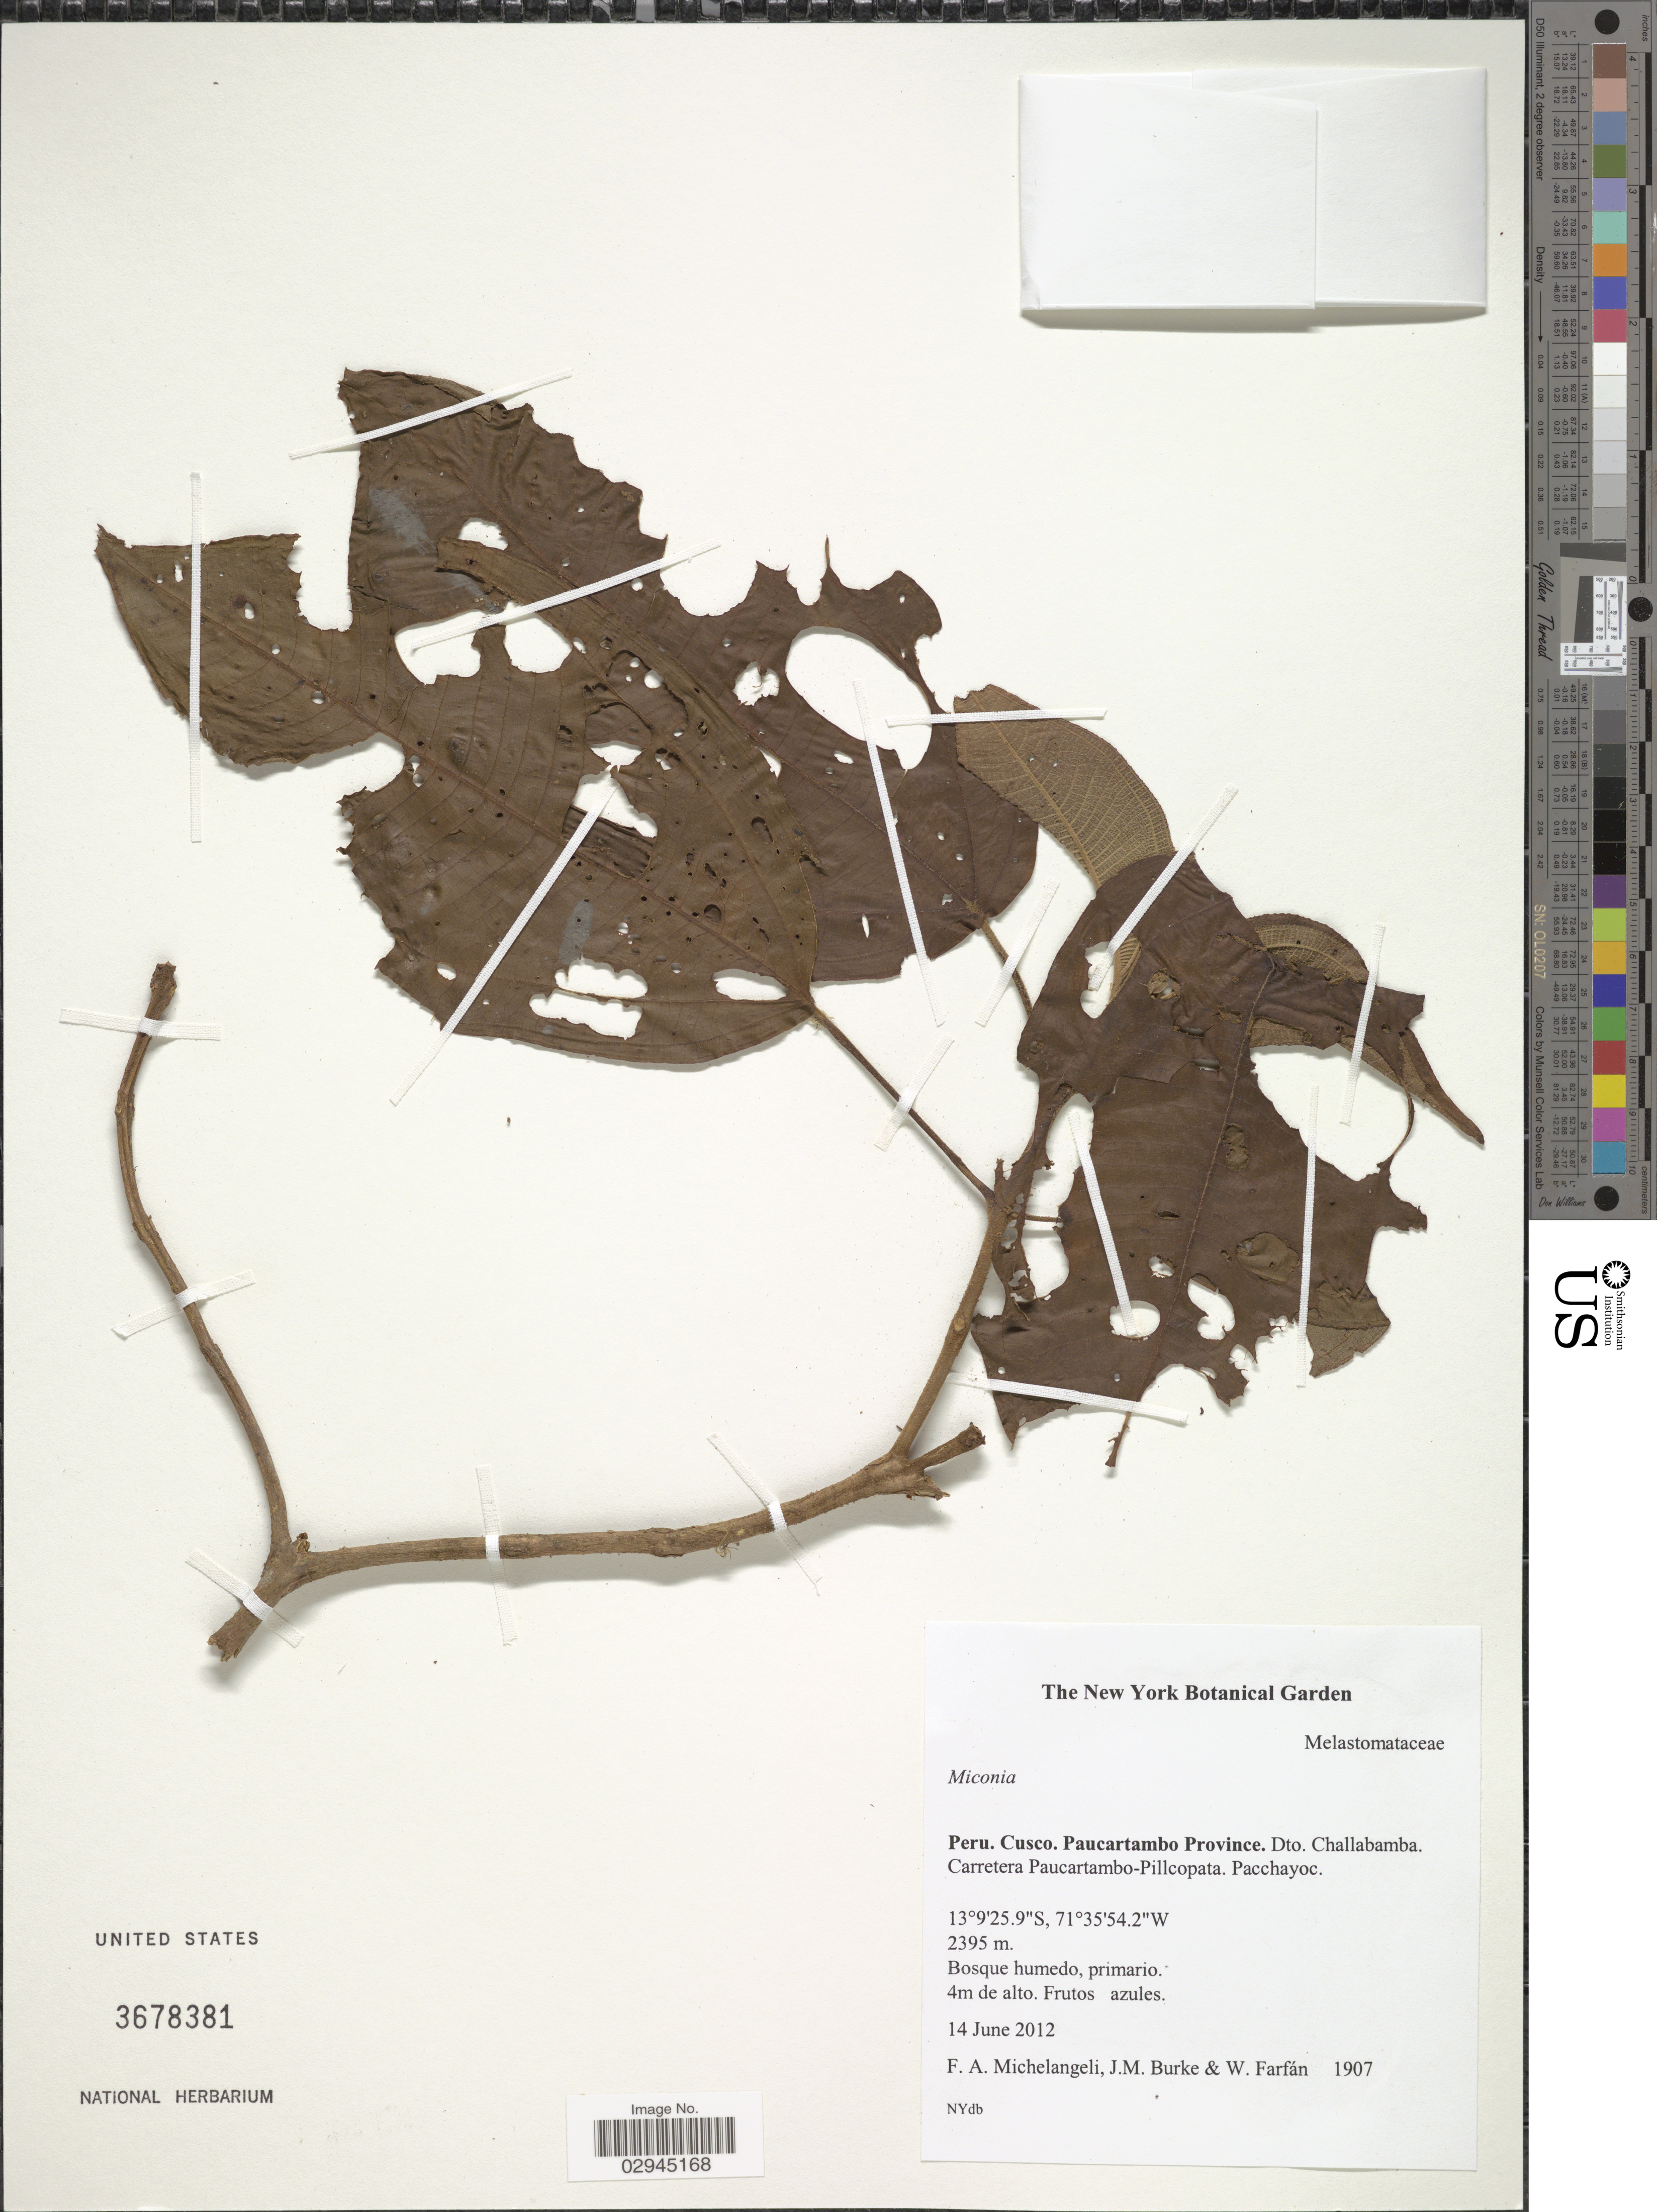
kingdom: Plantae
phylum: Tracheophyta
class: Magnoliopsida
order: Myrtales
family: Melastomataceae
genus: Miconia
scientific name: Miconia sp.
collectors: F. A. Michelangeli, Jac. M. Burke & W. Farfán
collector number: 1907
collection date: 2012-06-14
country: Peru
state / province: Cusco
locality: Paucartambo Province. Dto. Challabamba. Carretera Paucartambo-Pillcopata. Pacchayoc.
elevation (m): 2395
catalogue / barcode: US 3678381